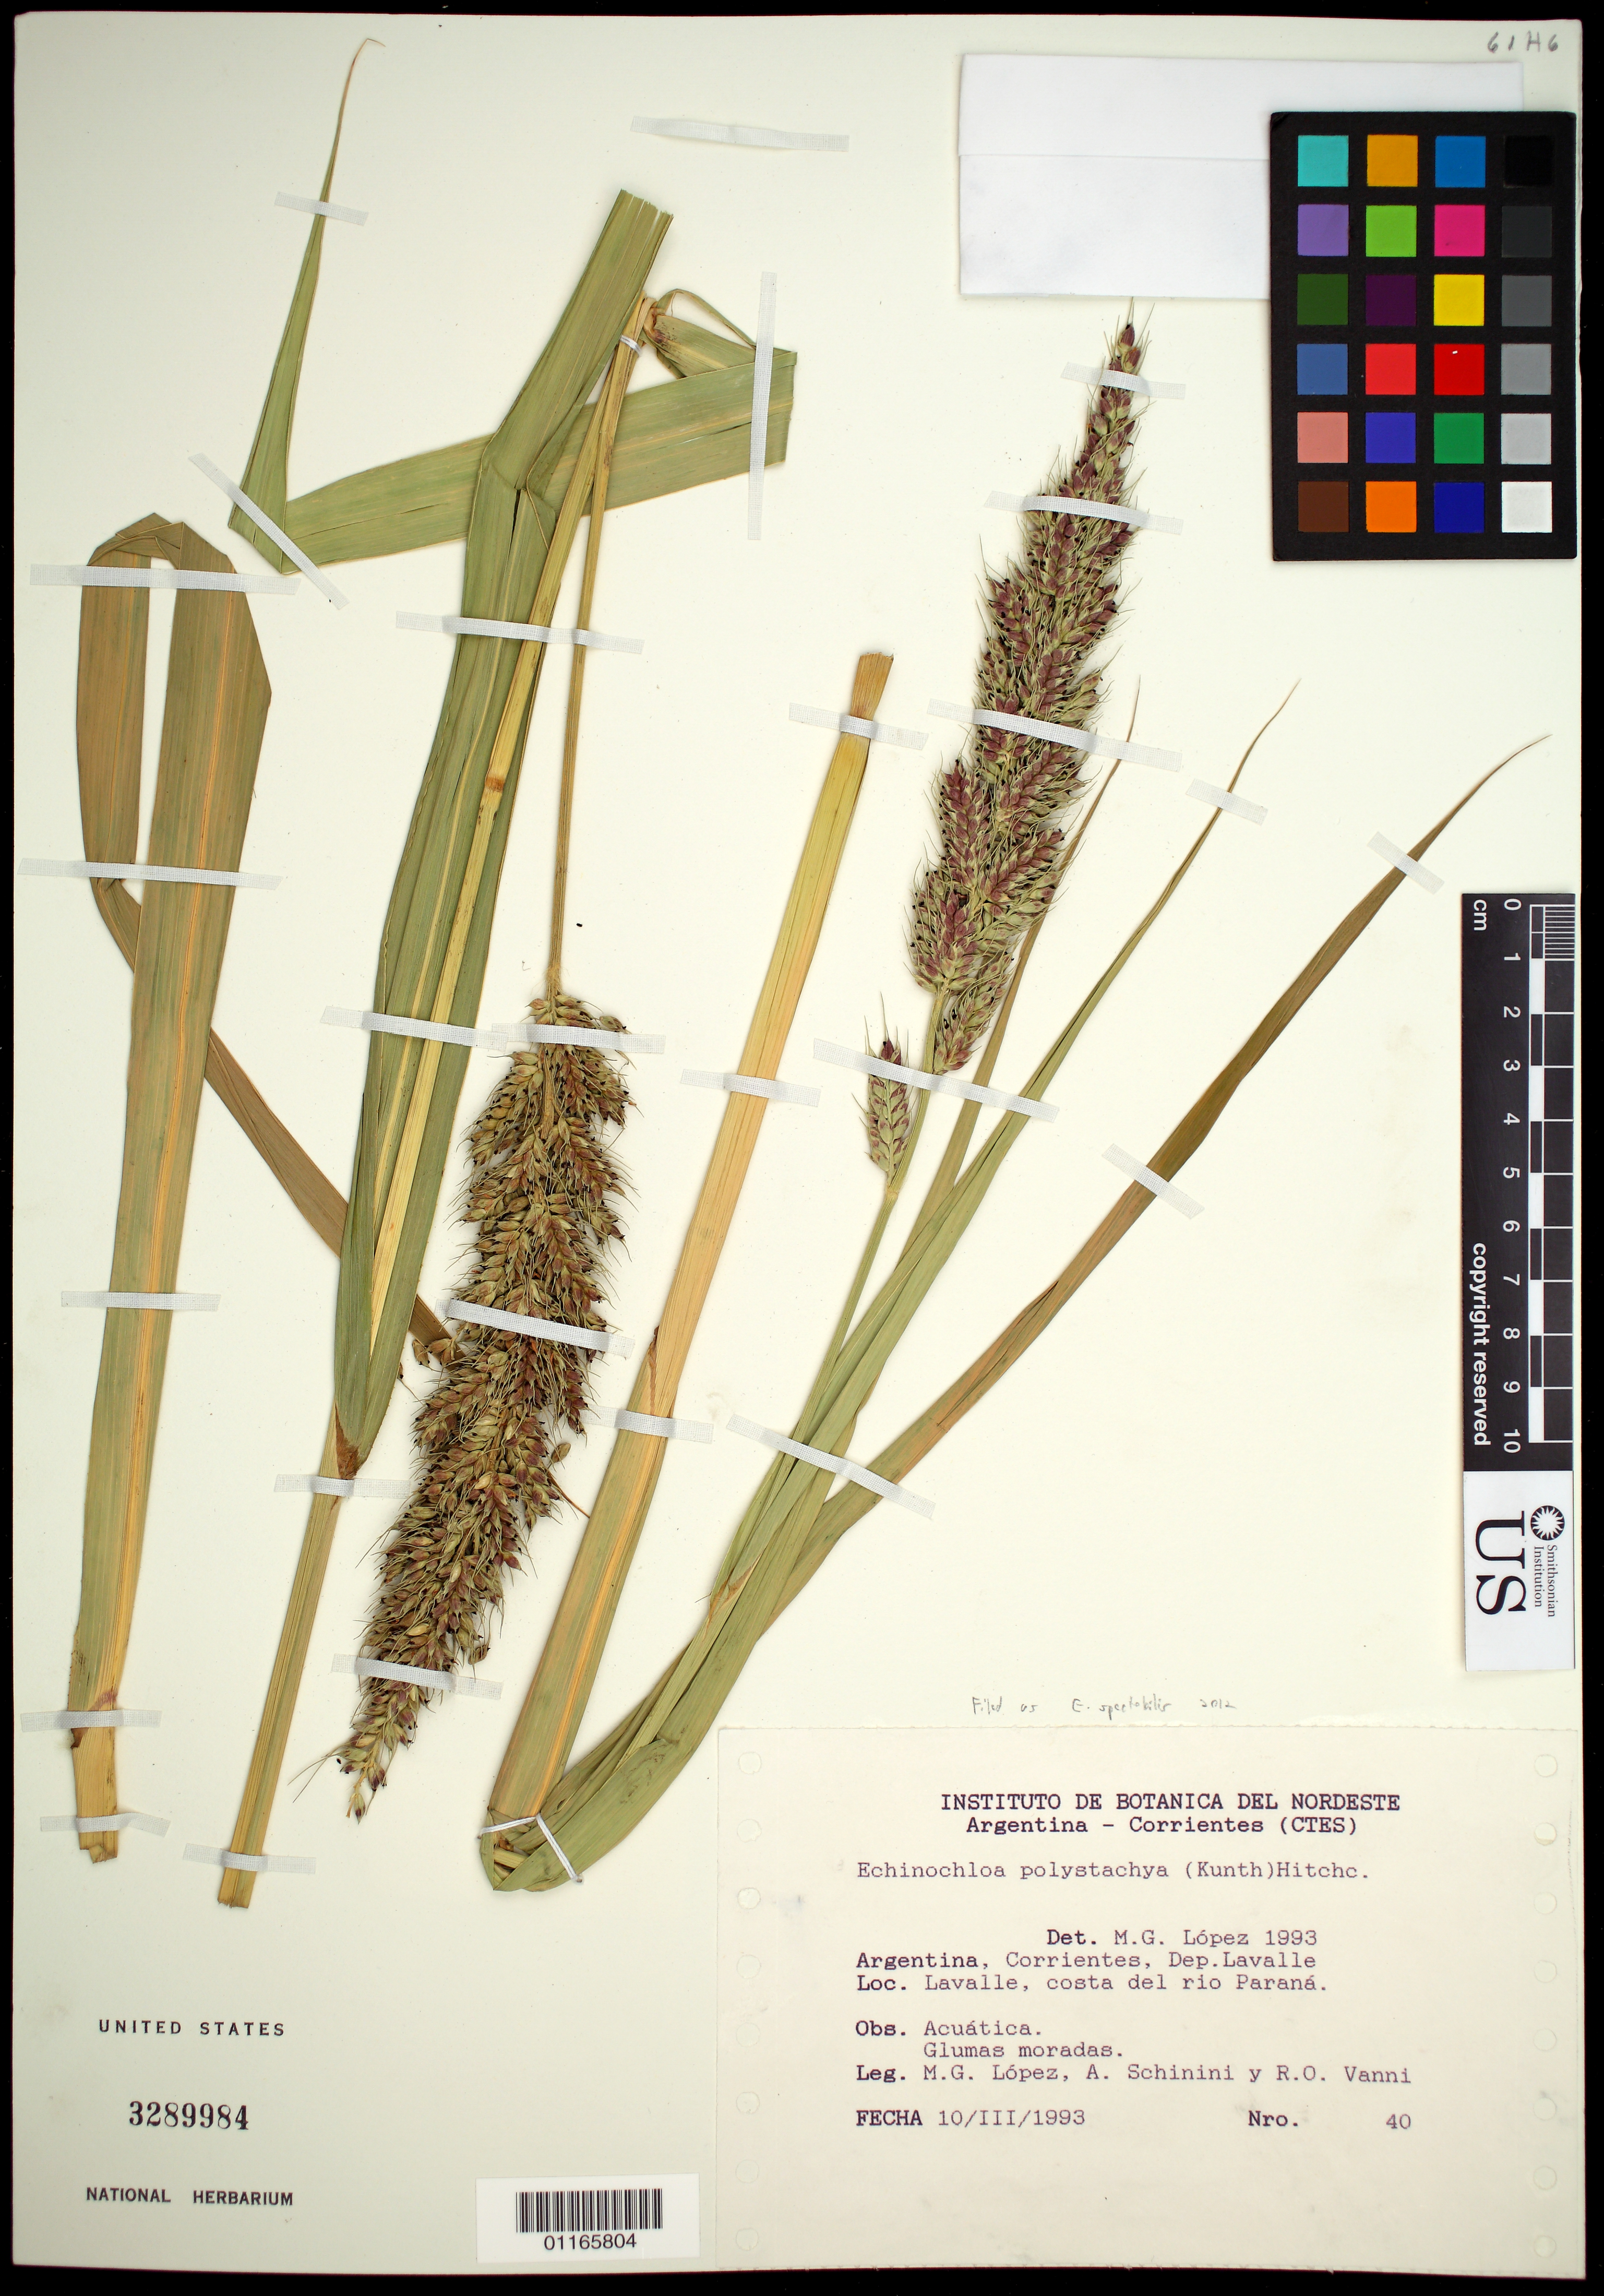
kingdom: Plantae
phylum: Tracheophyta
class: Liliopsida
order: Poales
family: Poaceae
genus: Echinochloa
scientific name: Echinochloa spectabilis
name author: (Nees ex Trin.) Link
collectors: M. López, A. Schinini & R. O. Vanni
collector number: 40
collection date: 1993-03-10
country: Argentina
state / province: Corrientes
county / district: Lavalle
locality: Lavalle, costa del rio Parana.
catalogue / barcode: US 3289984